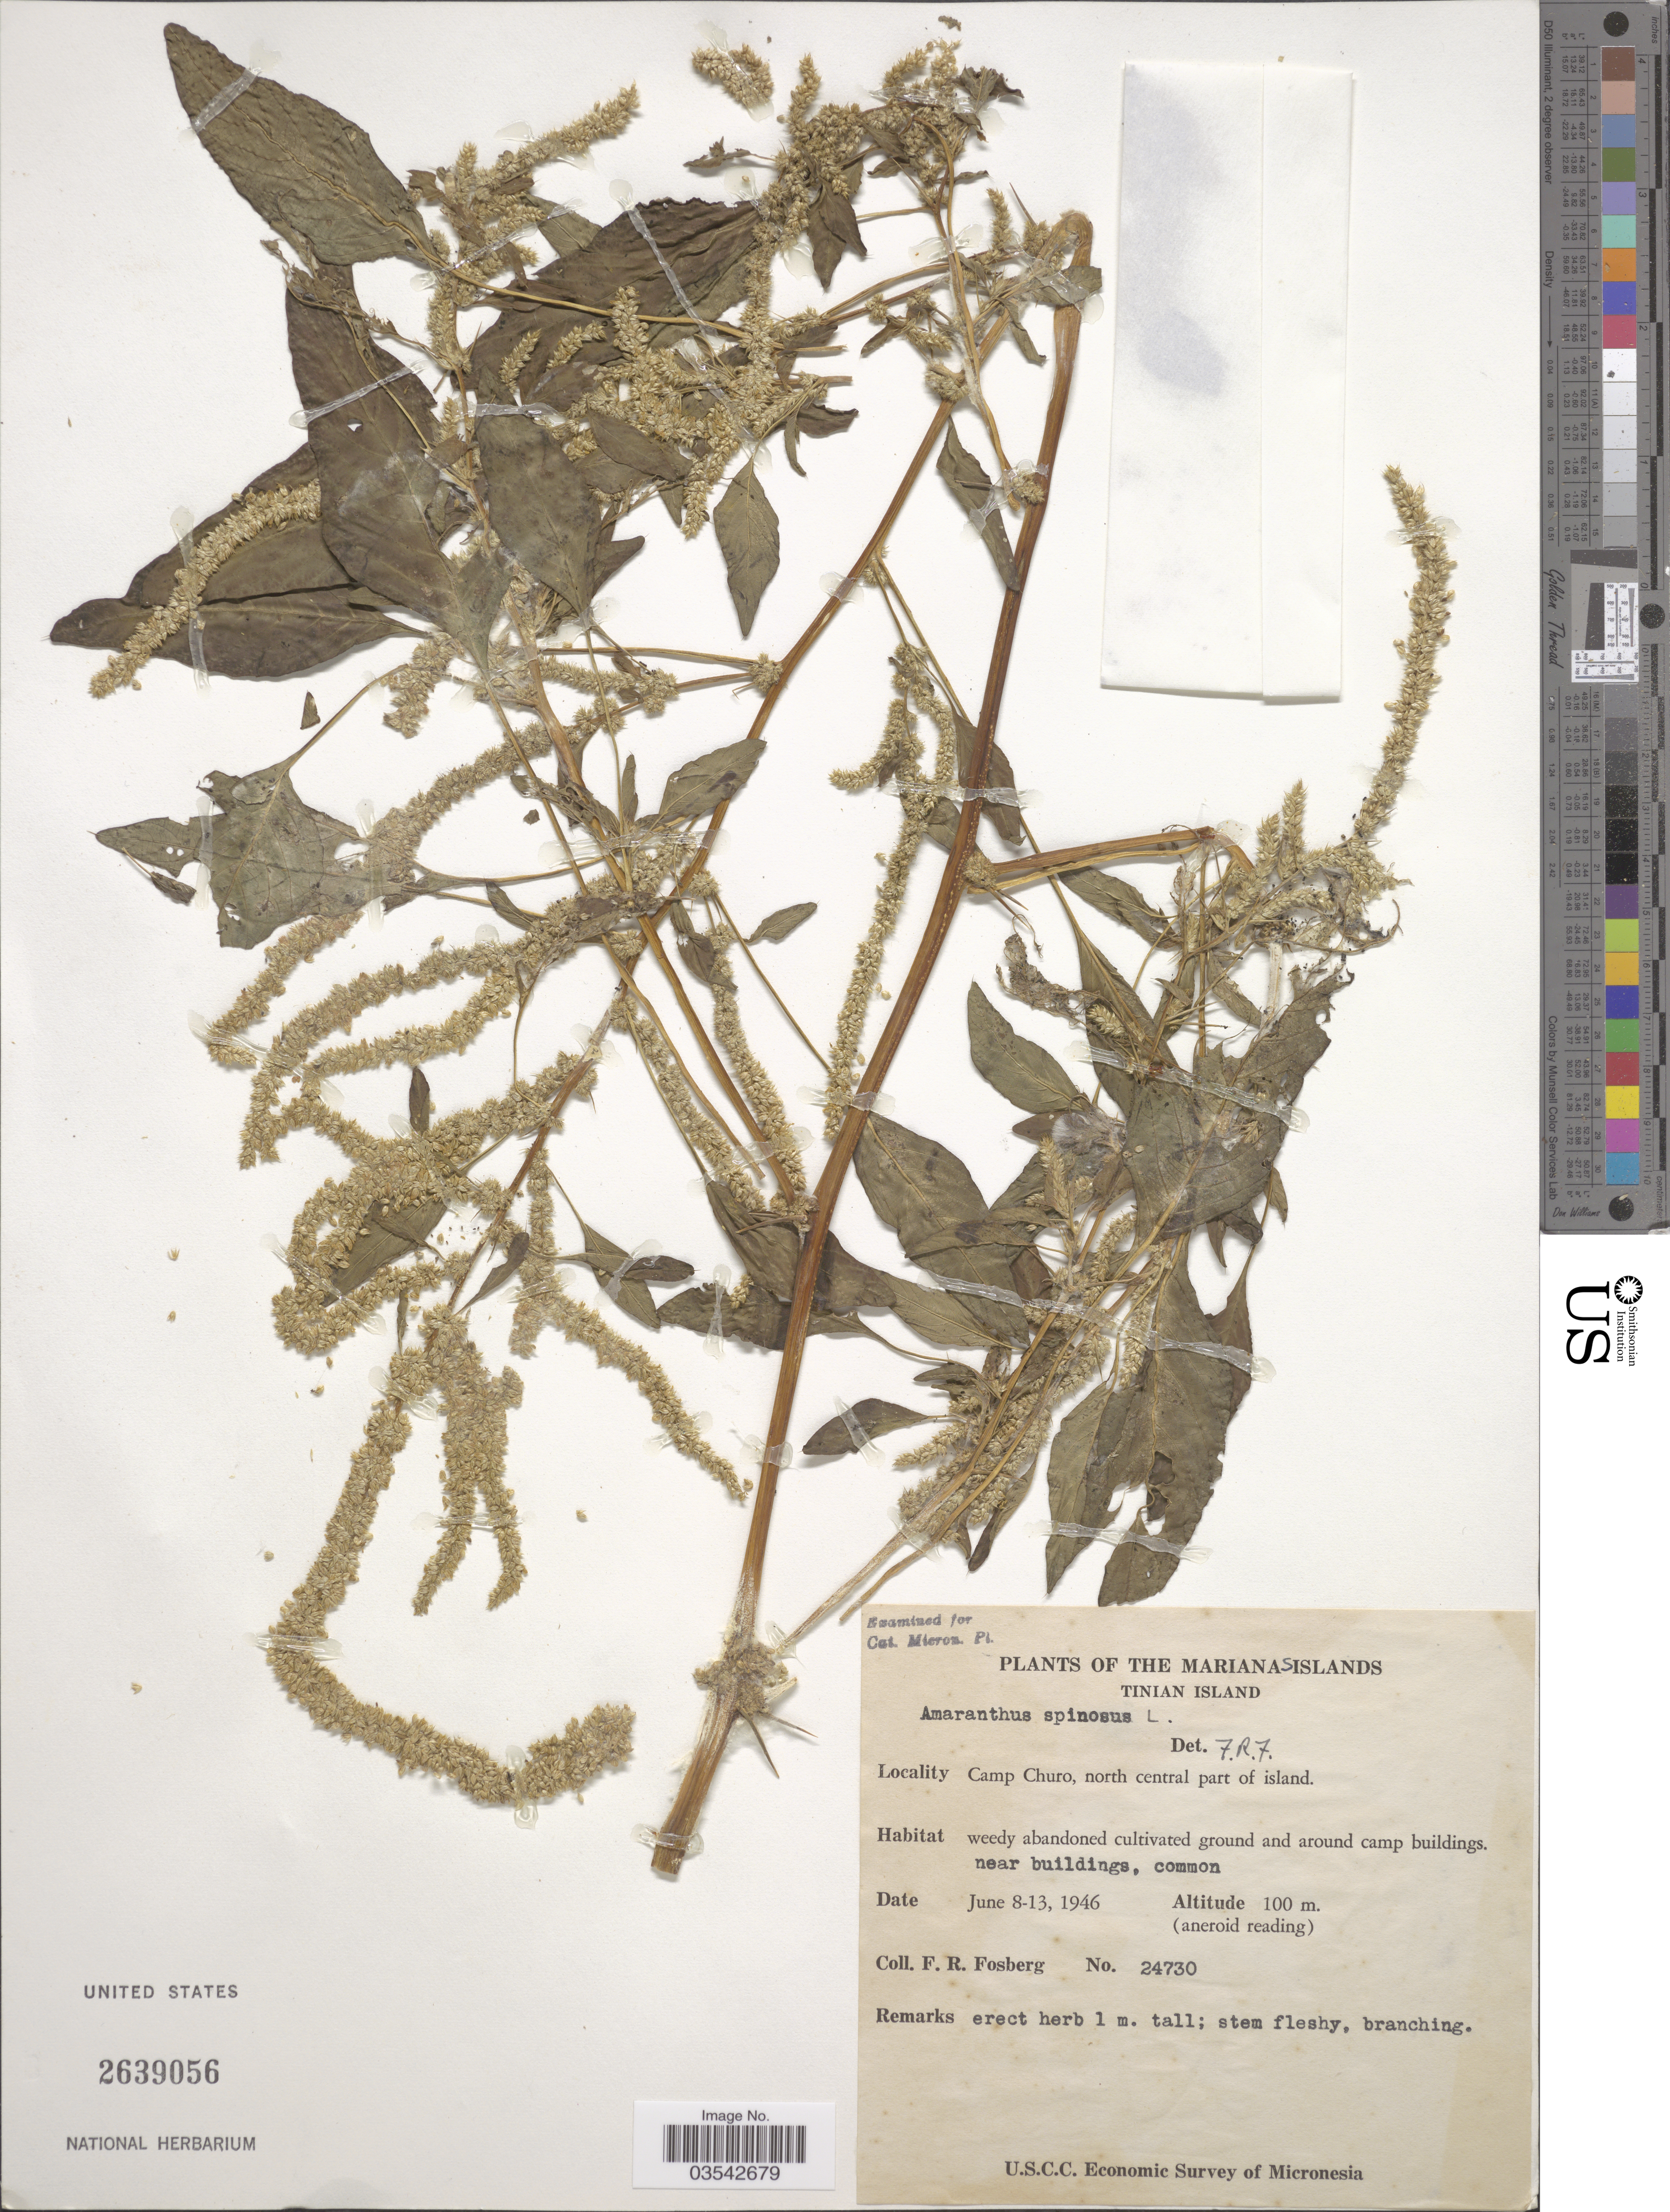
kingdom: Plantae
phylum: Tracheophyta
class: Magnoliopsida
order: Caryophyllales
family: Amaranthaceae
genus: Amaranthus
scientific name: Amaranthus spinosus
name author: L.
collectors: F. R. Fosberg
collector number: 24730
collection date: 1946-06-08/1946-06-13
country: Northern Mariana Islands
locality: The Marianas Islands. Tinian Island. Camp Churo, north central part of island. Weedy abandoned cultivated ground and around camp buildings. Near buildings.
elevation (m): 100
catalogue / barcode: US 2639056